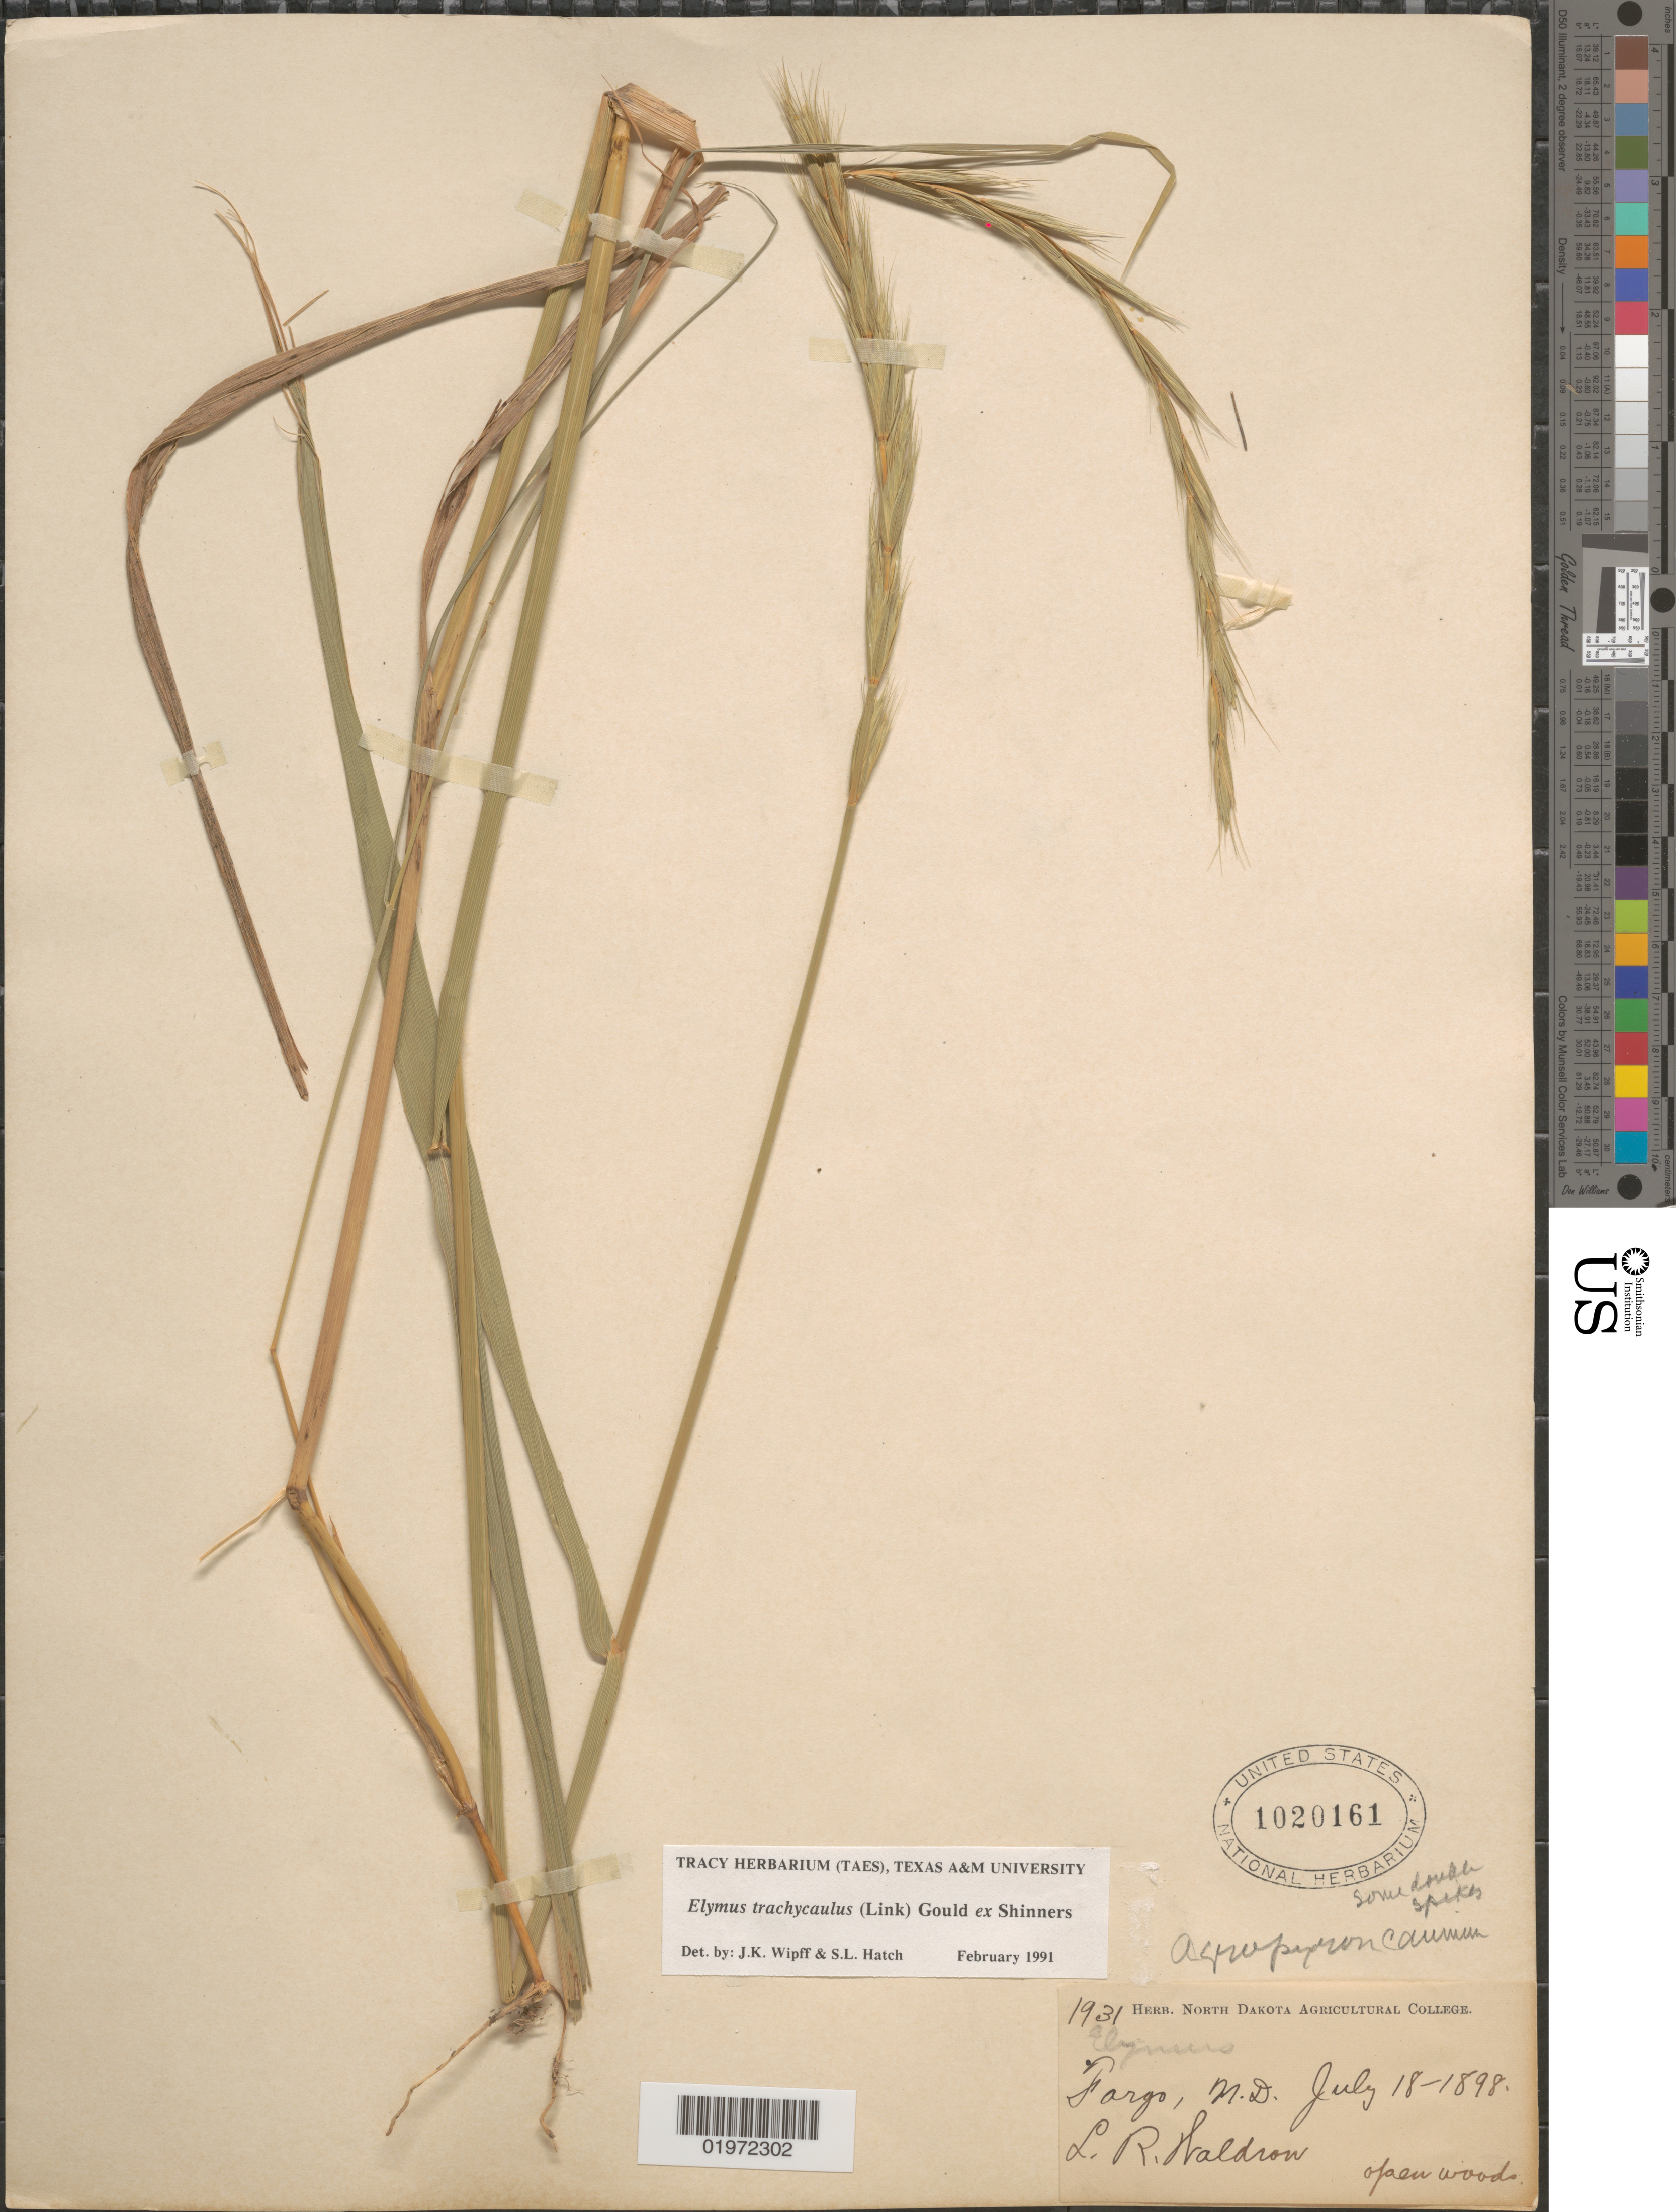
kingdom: Plantae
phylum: Tracheophyta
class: Liliopsida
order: Poales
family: Poaceae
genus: Elymus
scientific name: Elymus trachycaulus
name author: (Link) Gould ex Shinners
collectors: L. Waldron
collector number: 1931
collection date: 1898-07-18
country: United States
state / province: North Dakota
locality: Fargo.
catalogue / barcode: US 1020161